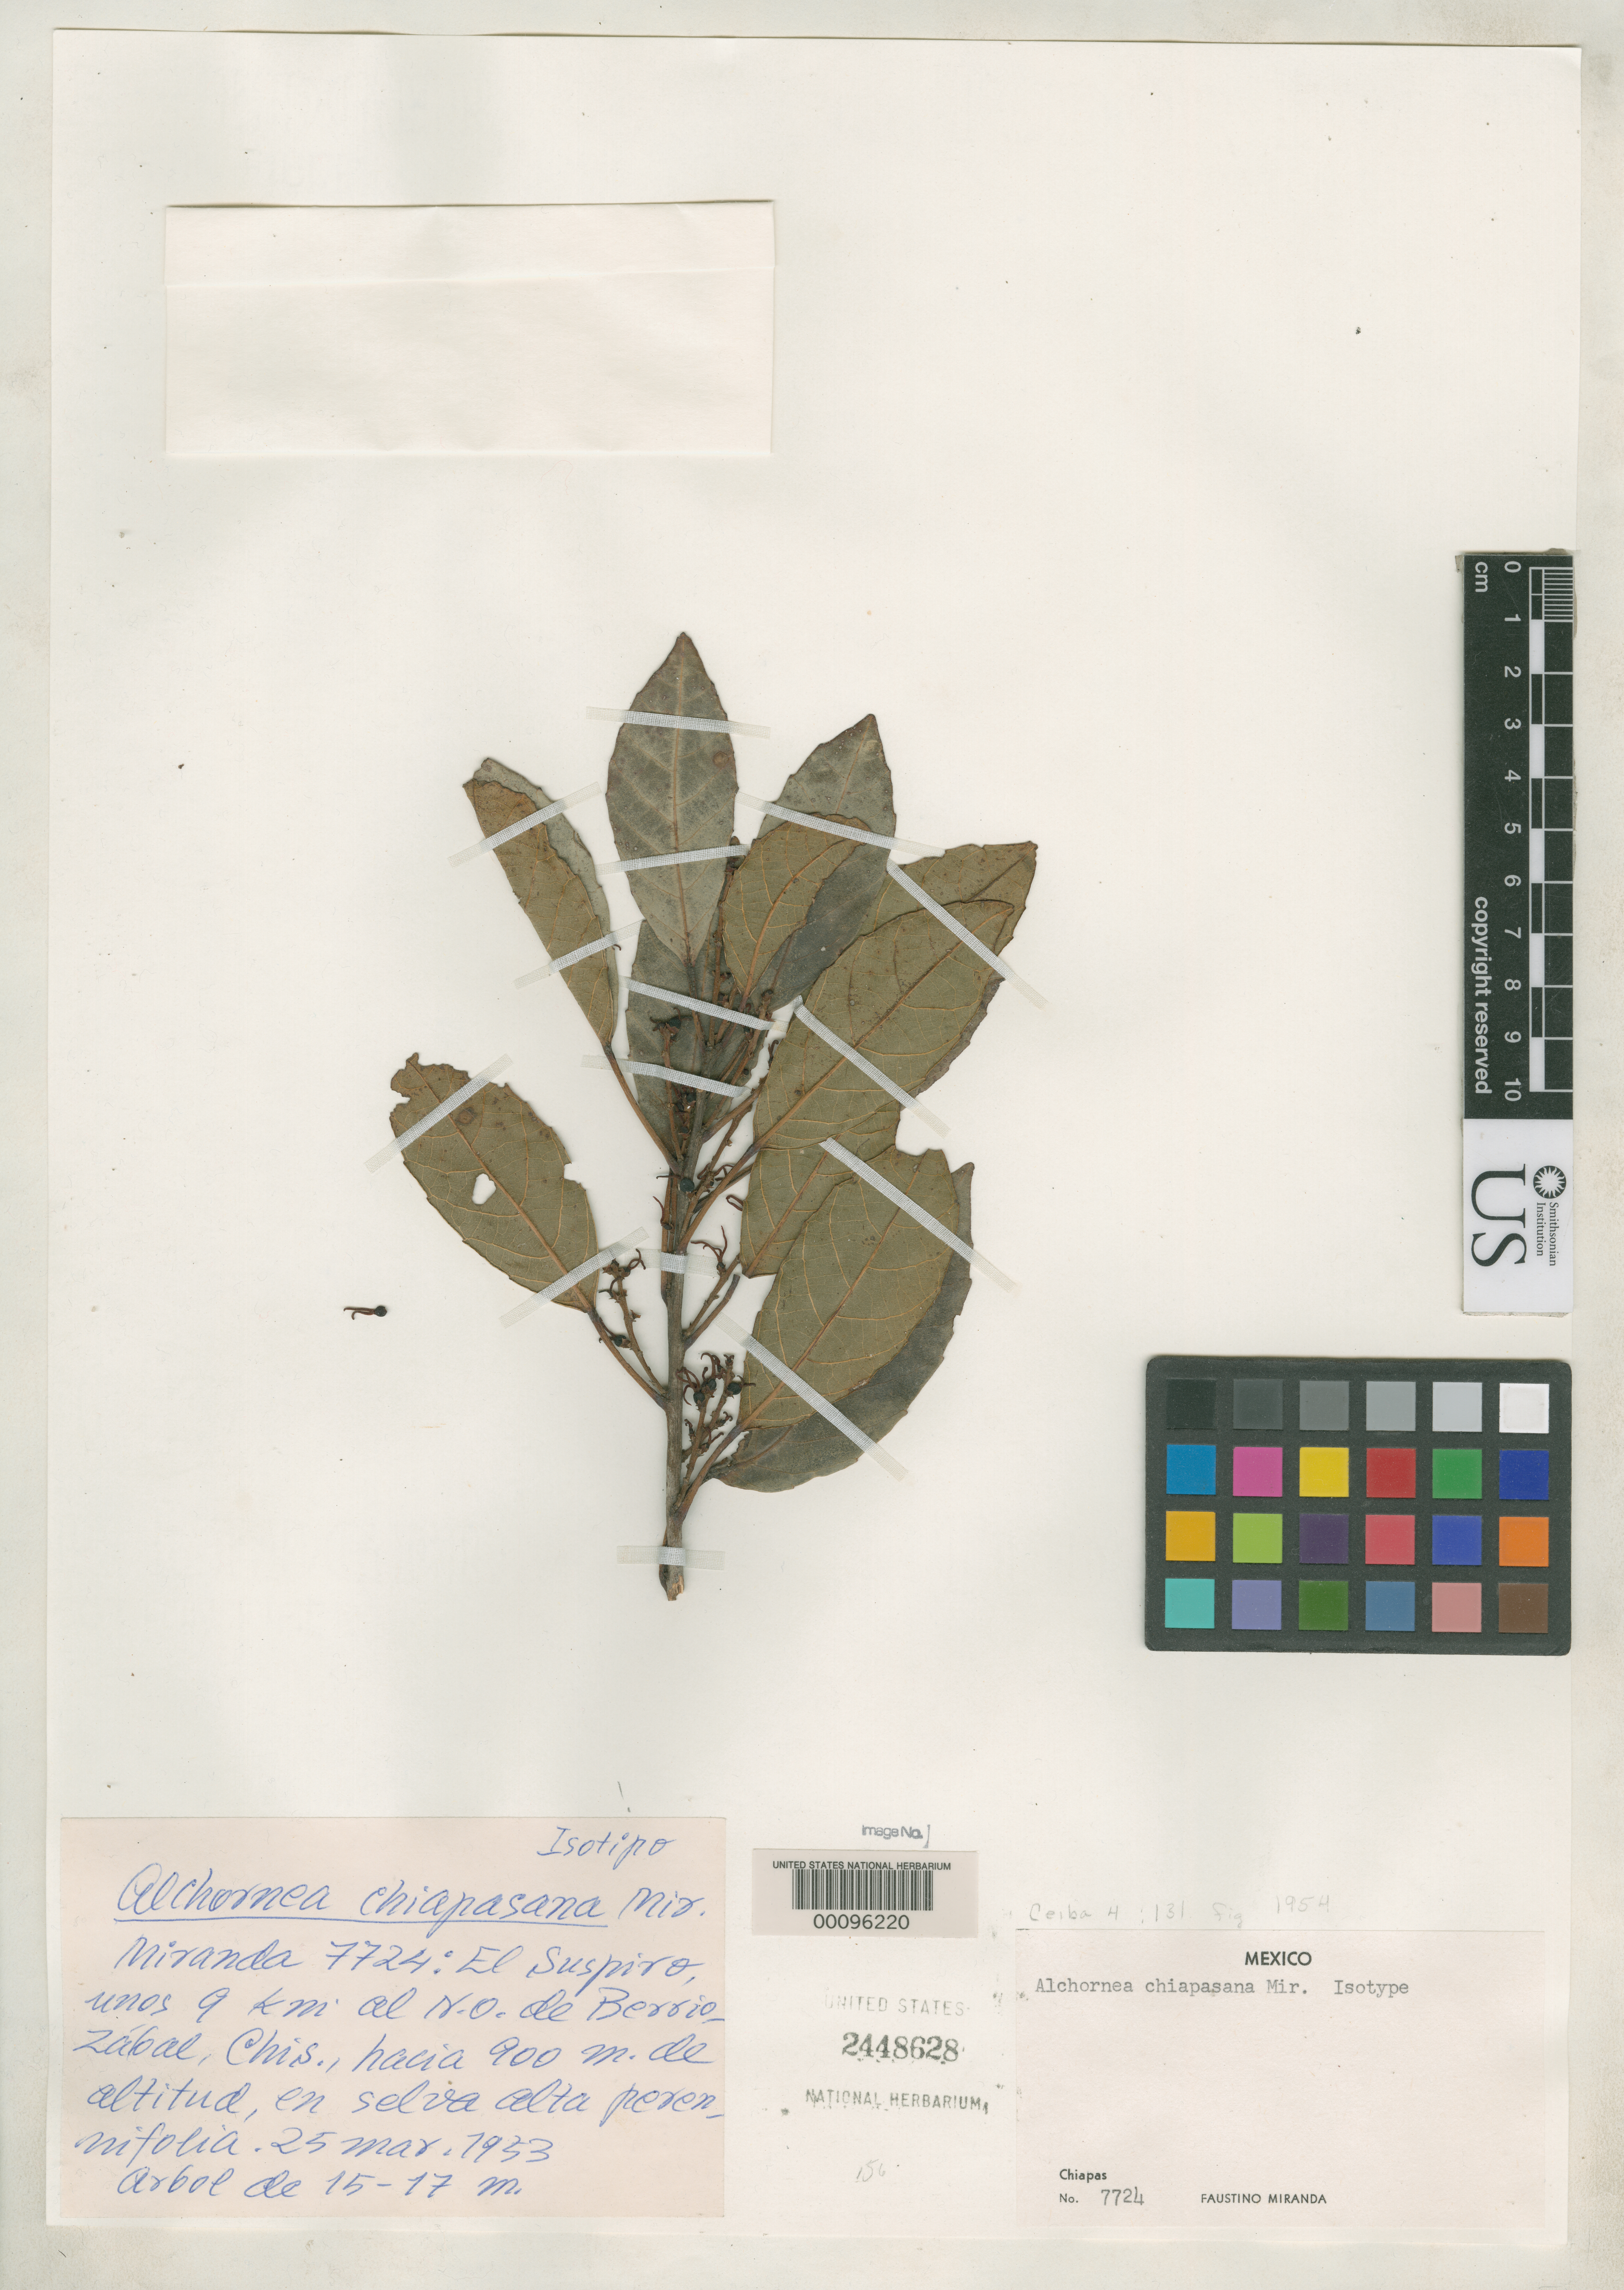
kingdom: Plantae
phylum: Tracheophyta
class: Magnoliopsida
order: Malpighiales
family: Euphorbiaceae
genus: Alchornea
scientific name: Alchornea chiapasana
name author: Miranda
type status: Isotype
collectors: F. Miranda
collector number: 7724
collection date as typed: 25 Mar 1953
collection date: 1953-03-25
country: Mexico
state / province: Chiapas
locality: Miranda, El Suspiro, unos 9 km NE de Berriozabal.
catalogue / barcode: US 2448628